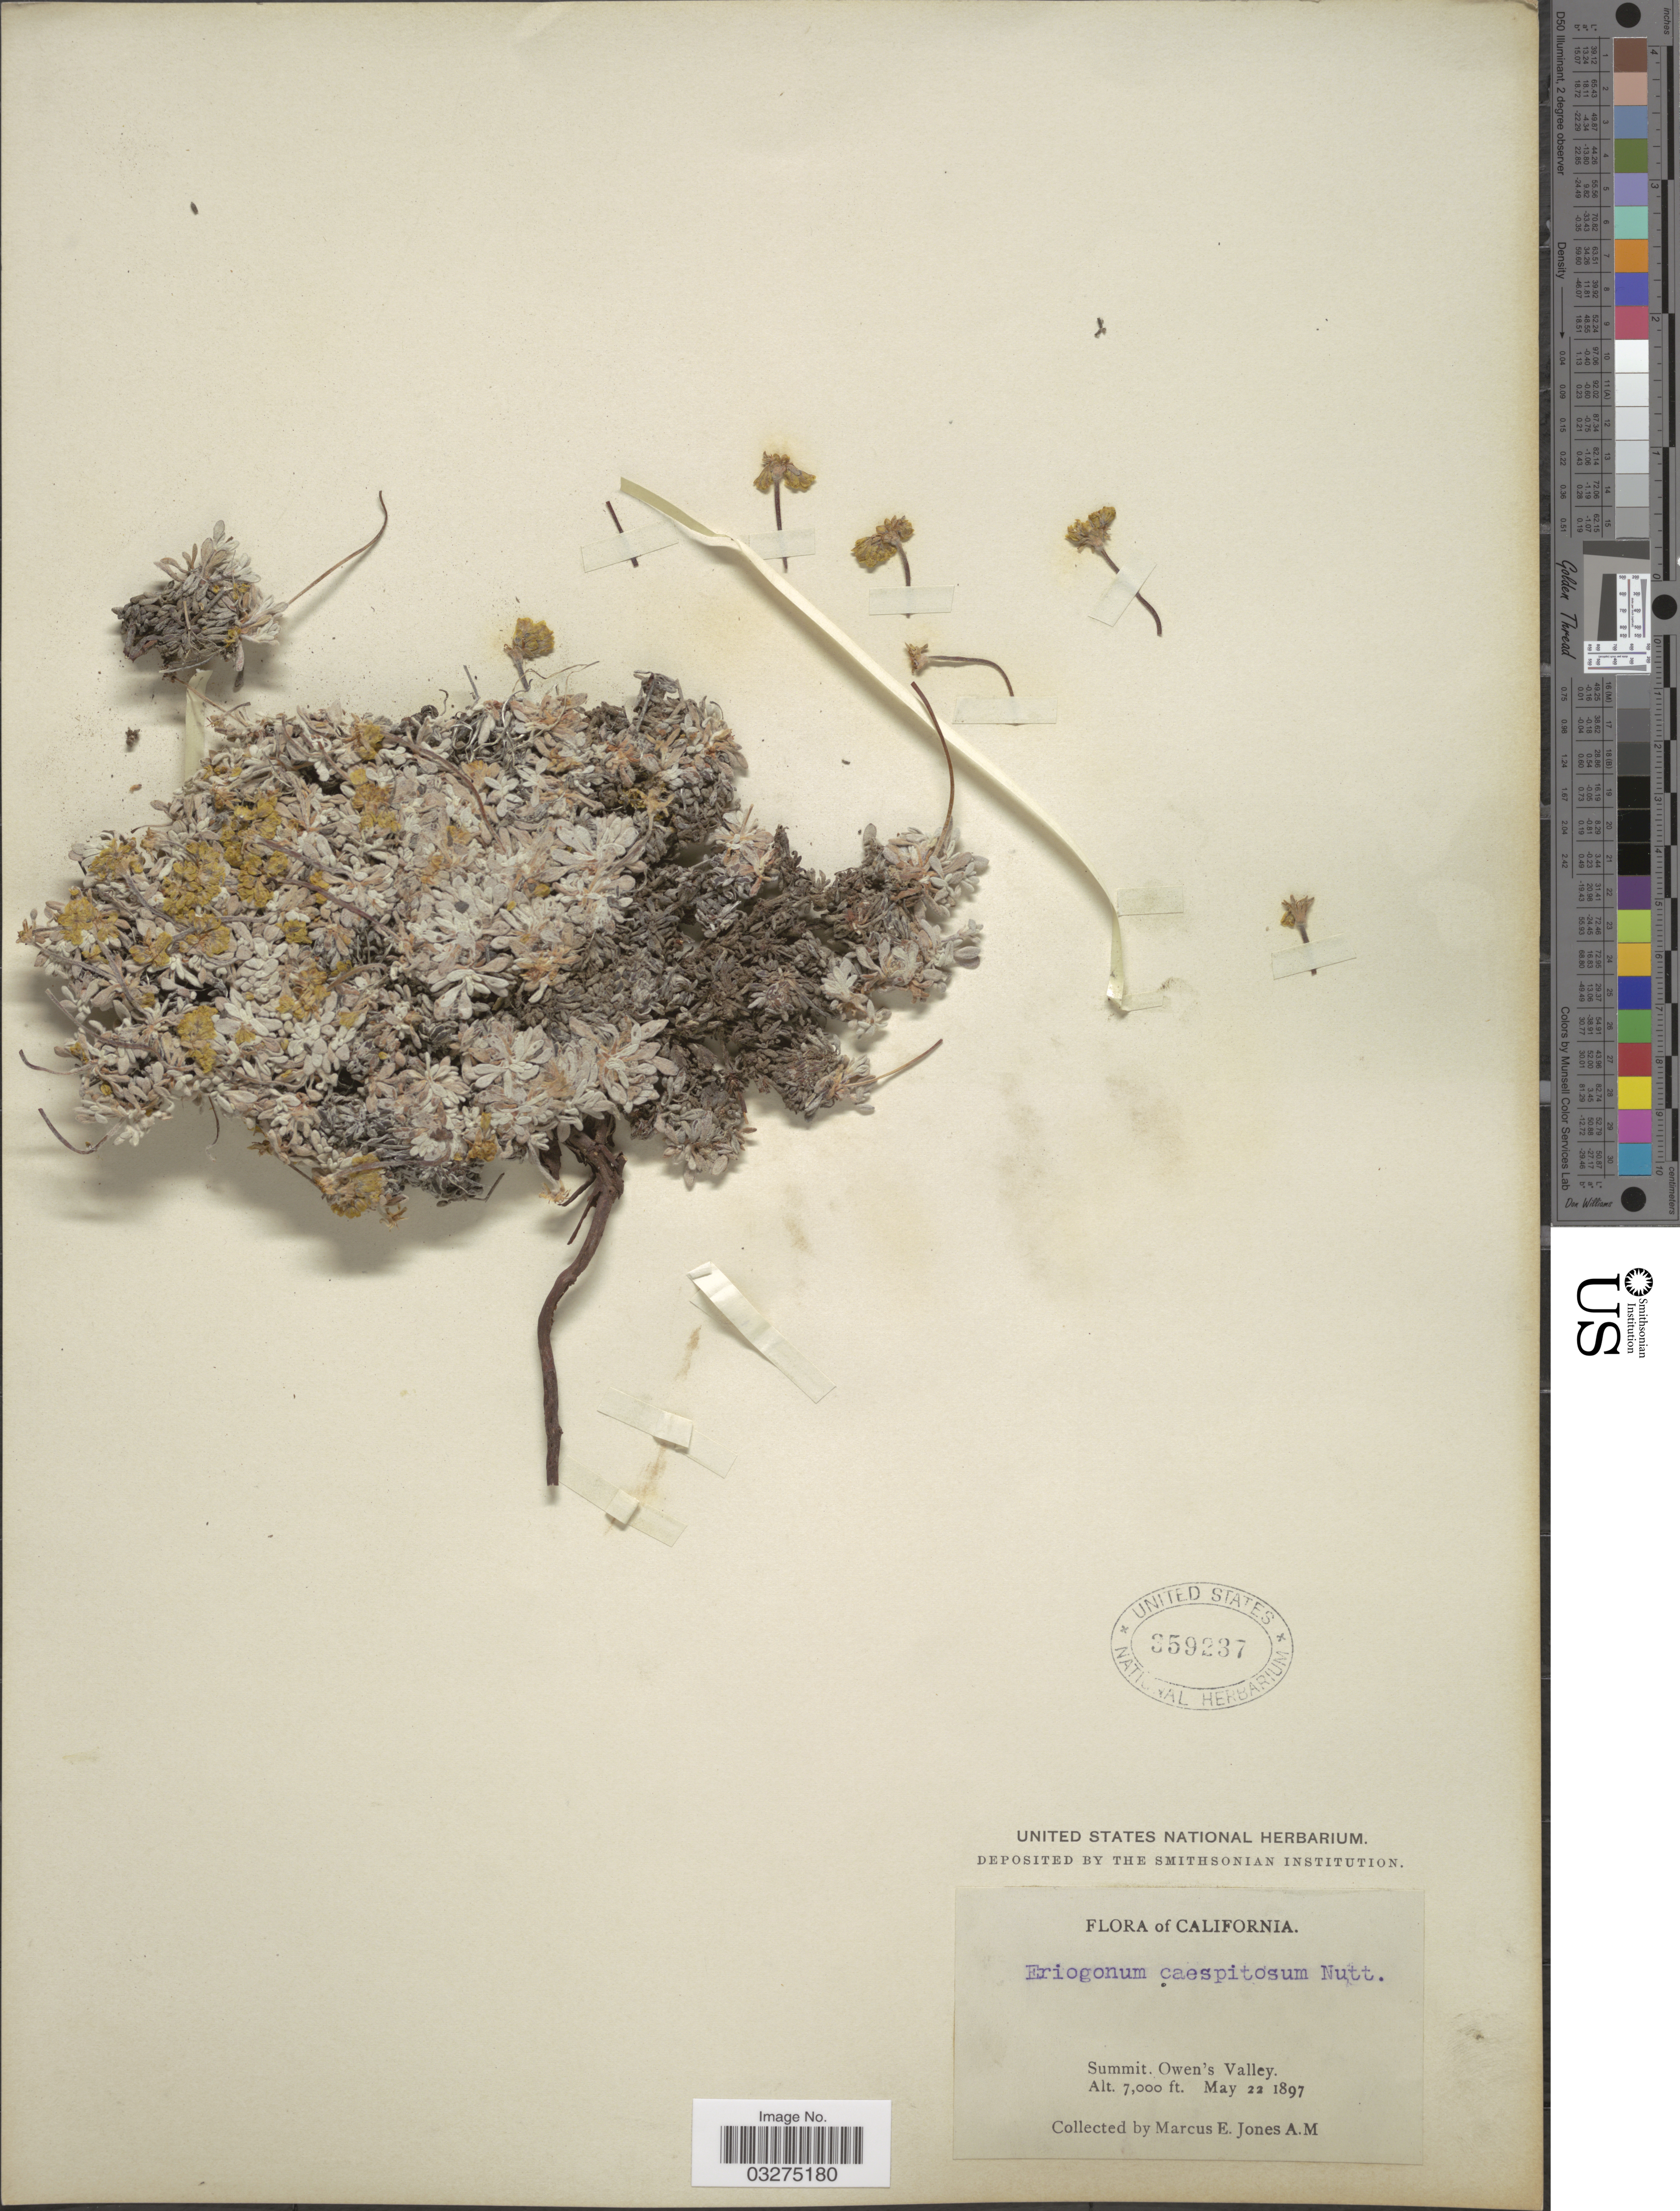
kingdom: Plantae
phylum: Tracheophyta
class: Magnoliopsida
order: Caryophyllales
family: Polygonaceae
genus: Eriogonum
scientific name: Eriogonum caespitosum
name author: Nutt.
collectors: M. E. Jones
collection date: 1897-05-22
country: United States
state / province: California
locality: Summit. Owen's Valley.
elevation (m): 2134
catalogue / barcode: US 359237